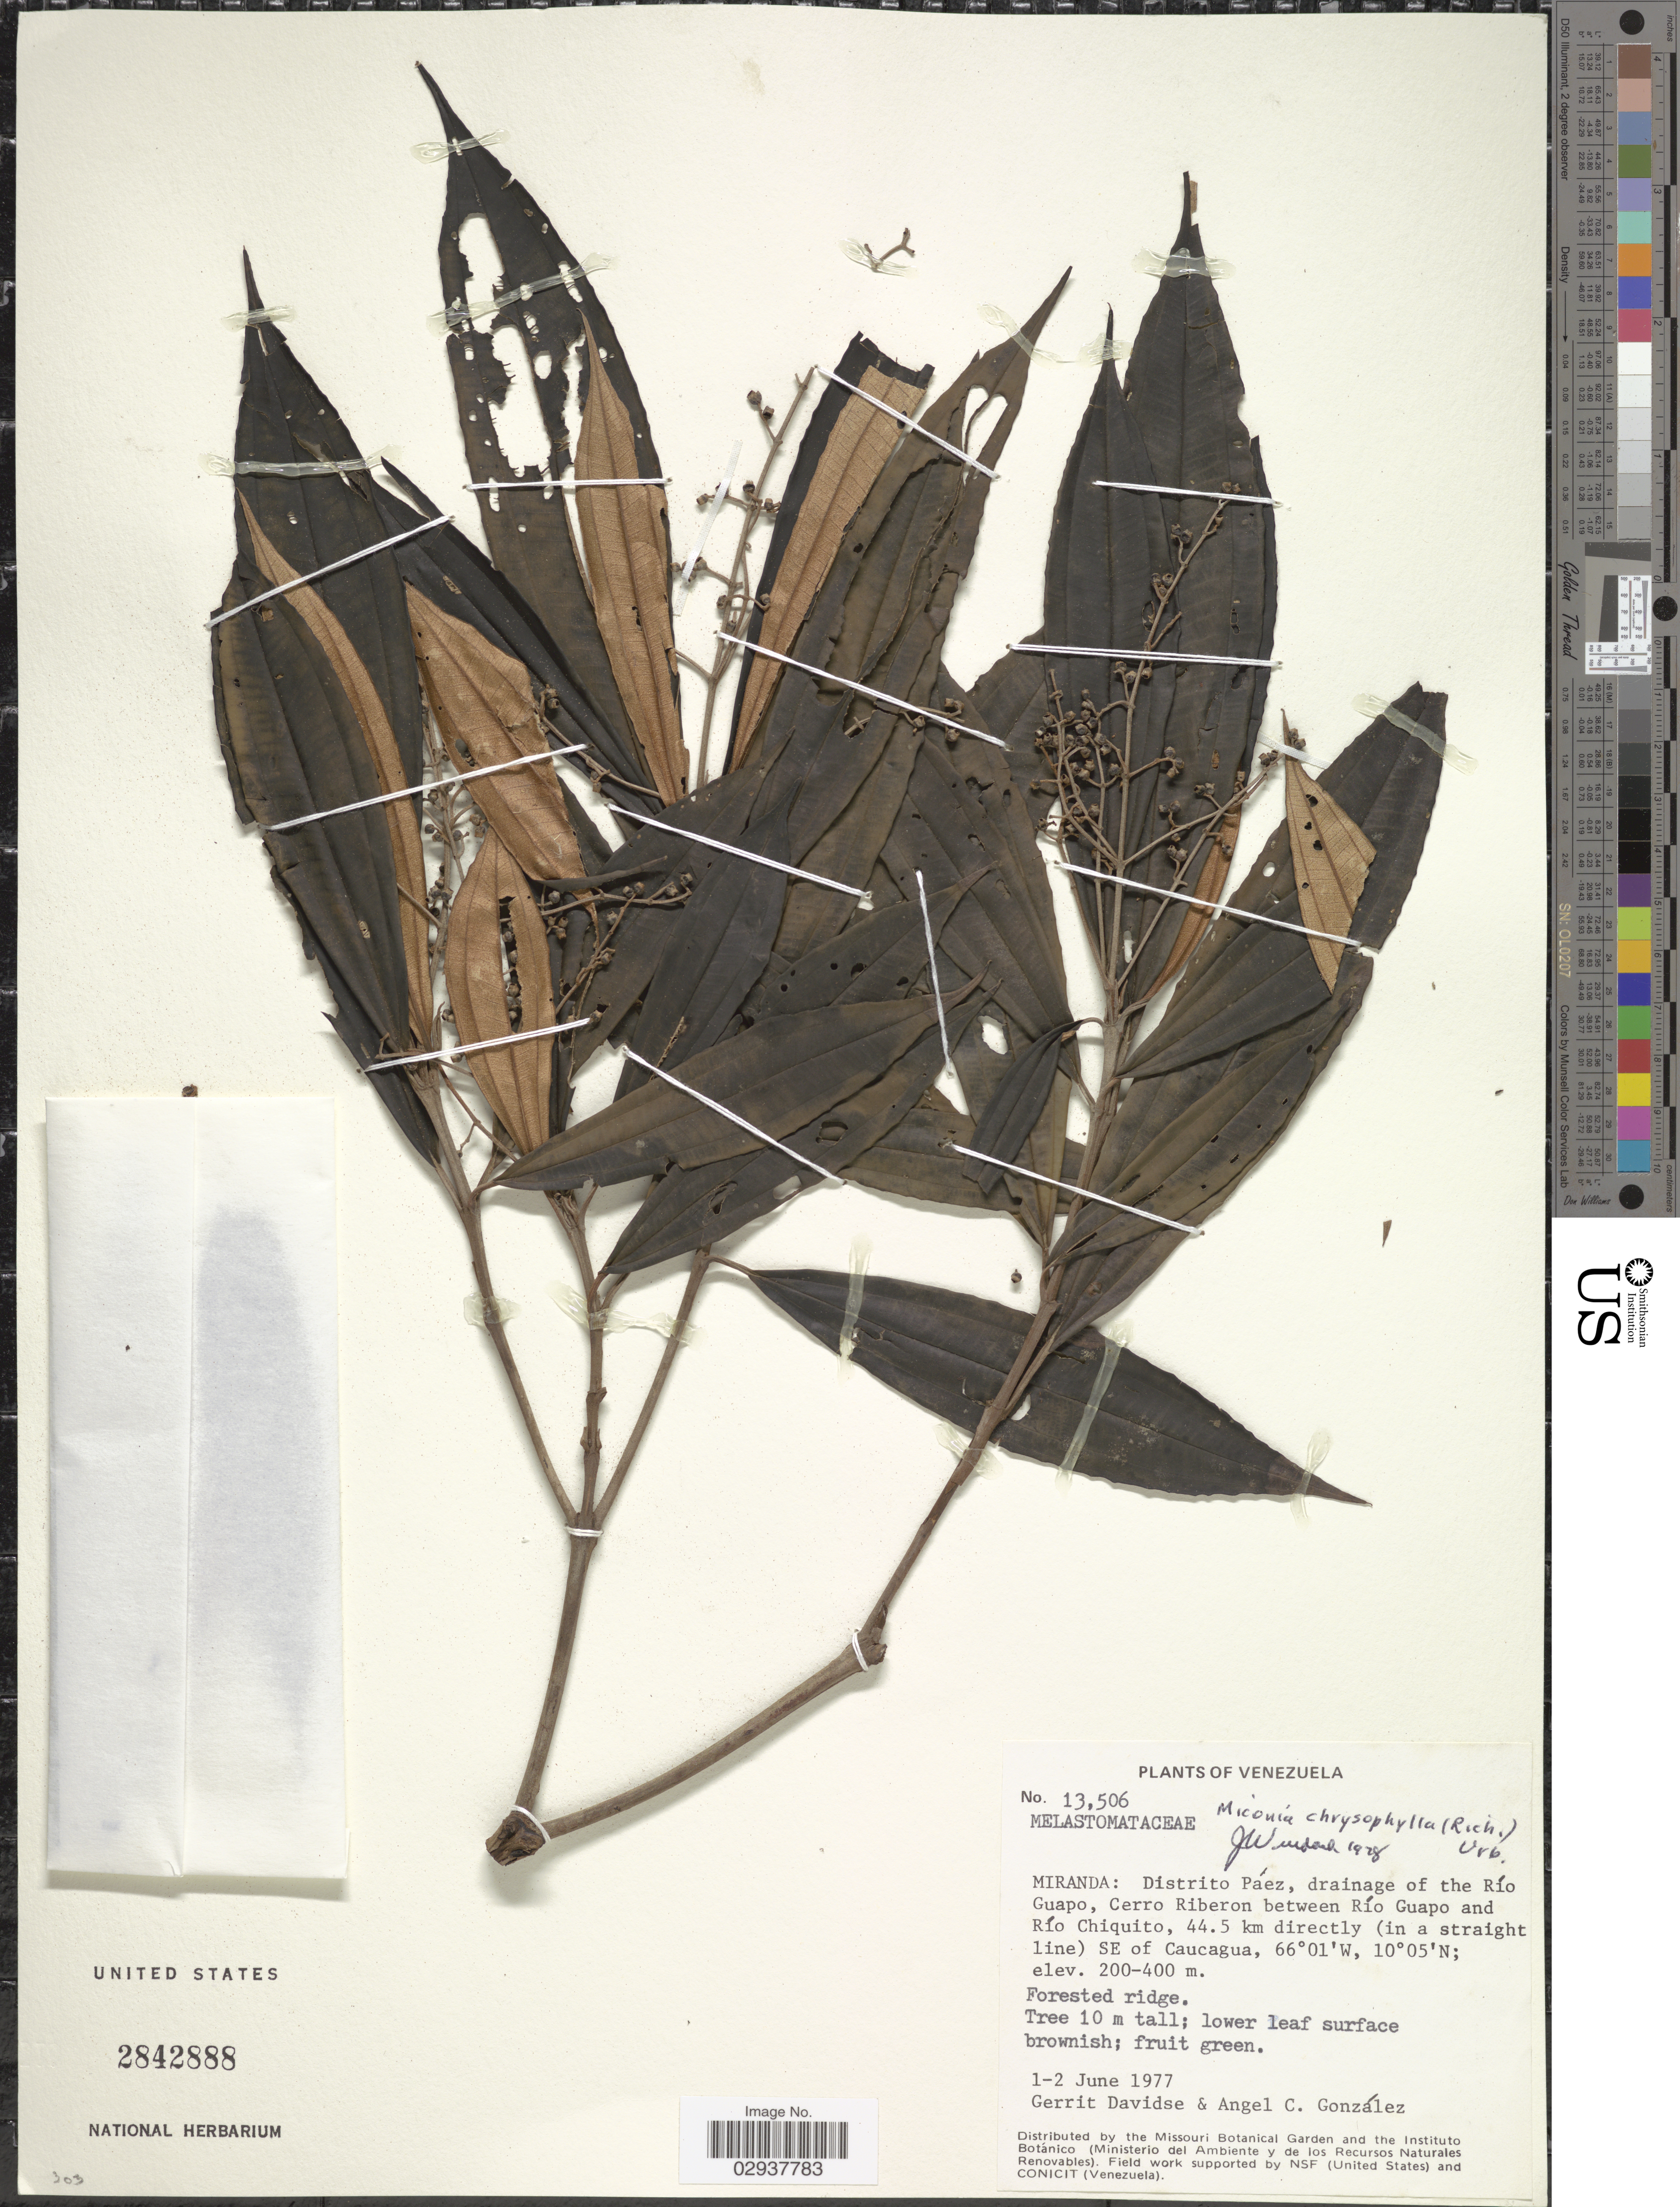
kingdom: Plantae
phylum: Tracheophyta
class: Magnoliopsida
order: Myrtales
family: Melastomataceae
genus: Miconia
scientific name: Miconia chrysophylla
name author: (Rich.) Urb.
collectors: G. Davidse & A. C. González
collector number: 13506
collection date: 1977-06-01/1977-06-02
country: Venezuela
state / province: Miranda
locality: Distrito Páez, drainage of the Río Guapo, Cerro Riberon between Río Guapo and Río Chiquito, 44.5 km directly (in a straight line) SE of Caucagua.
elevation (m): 200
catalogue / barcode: US 2842888